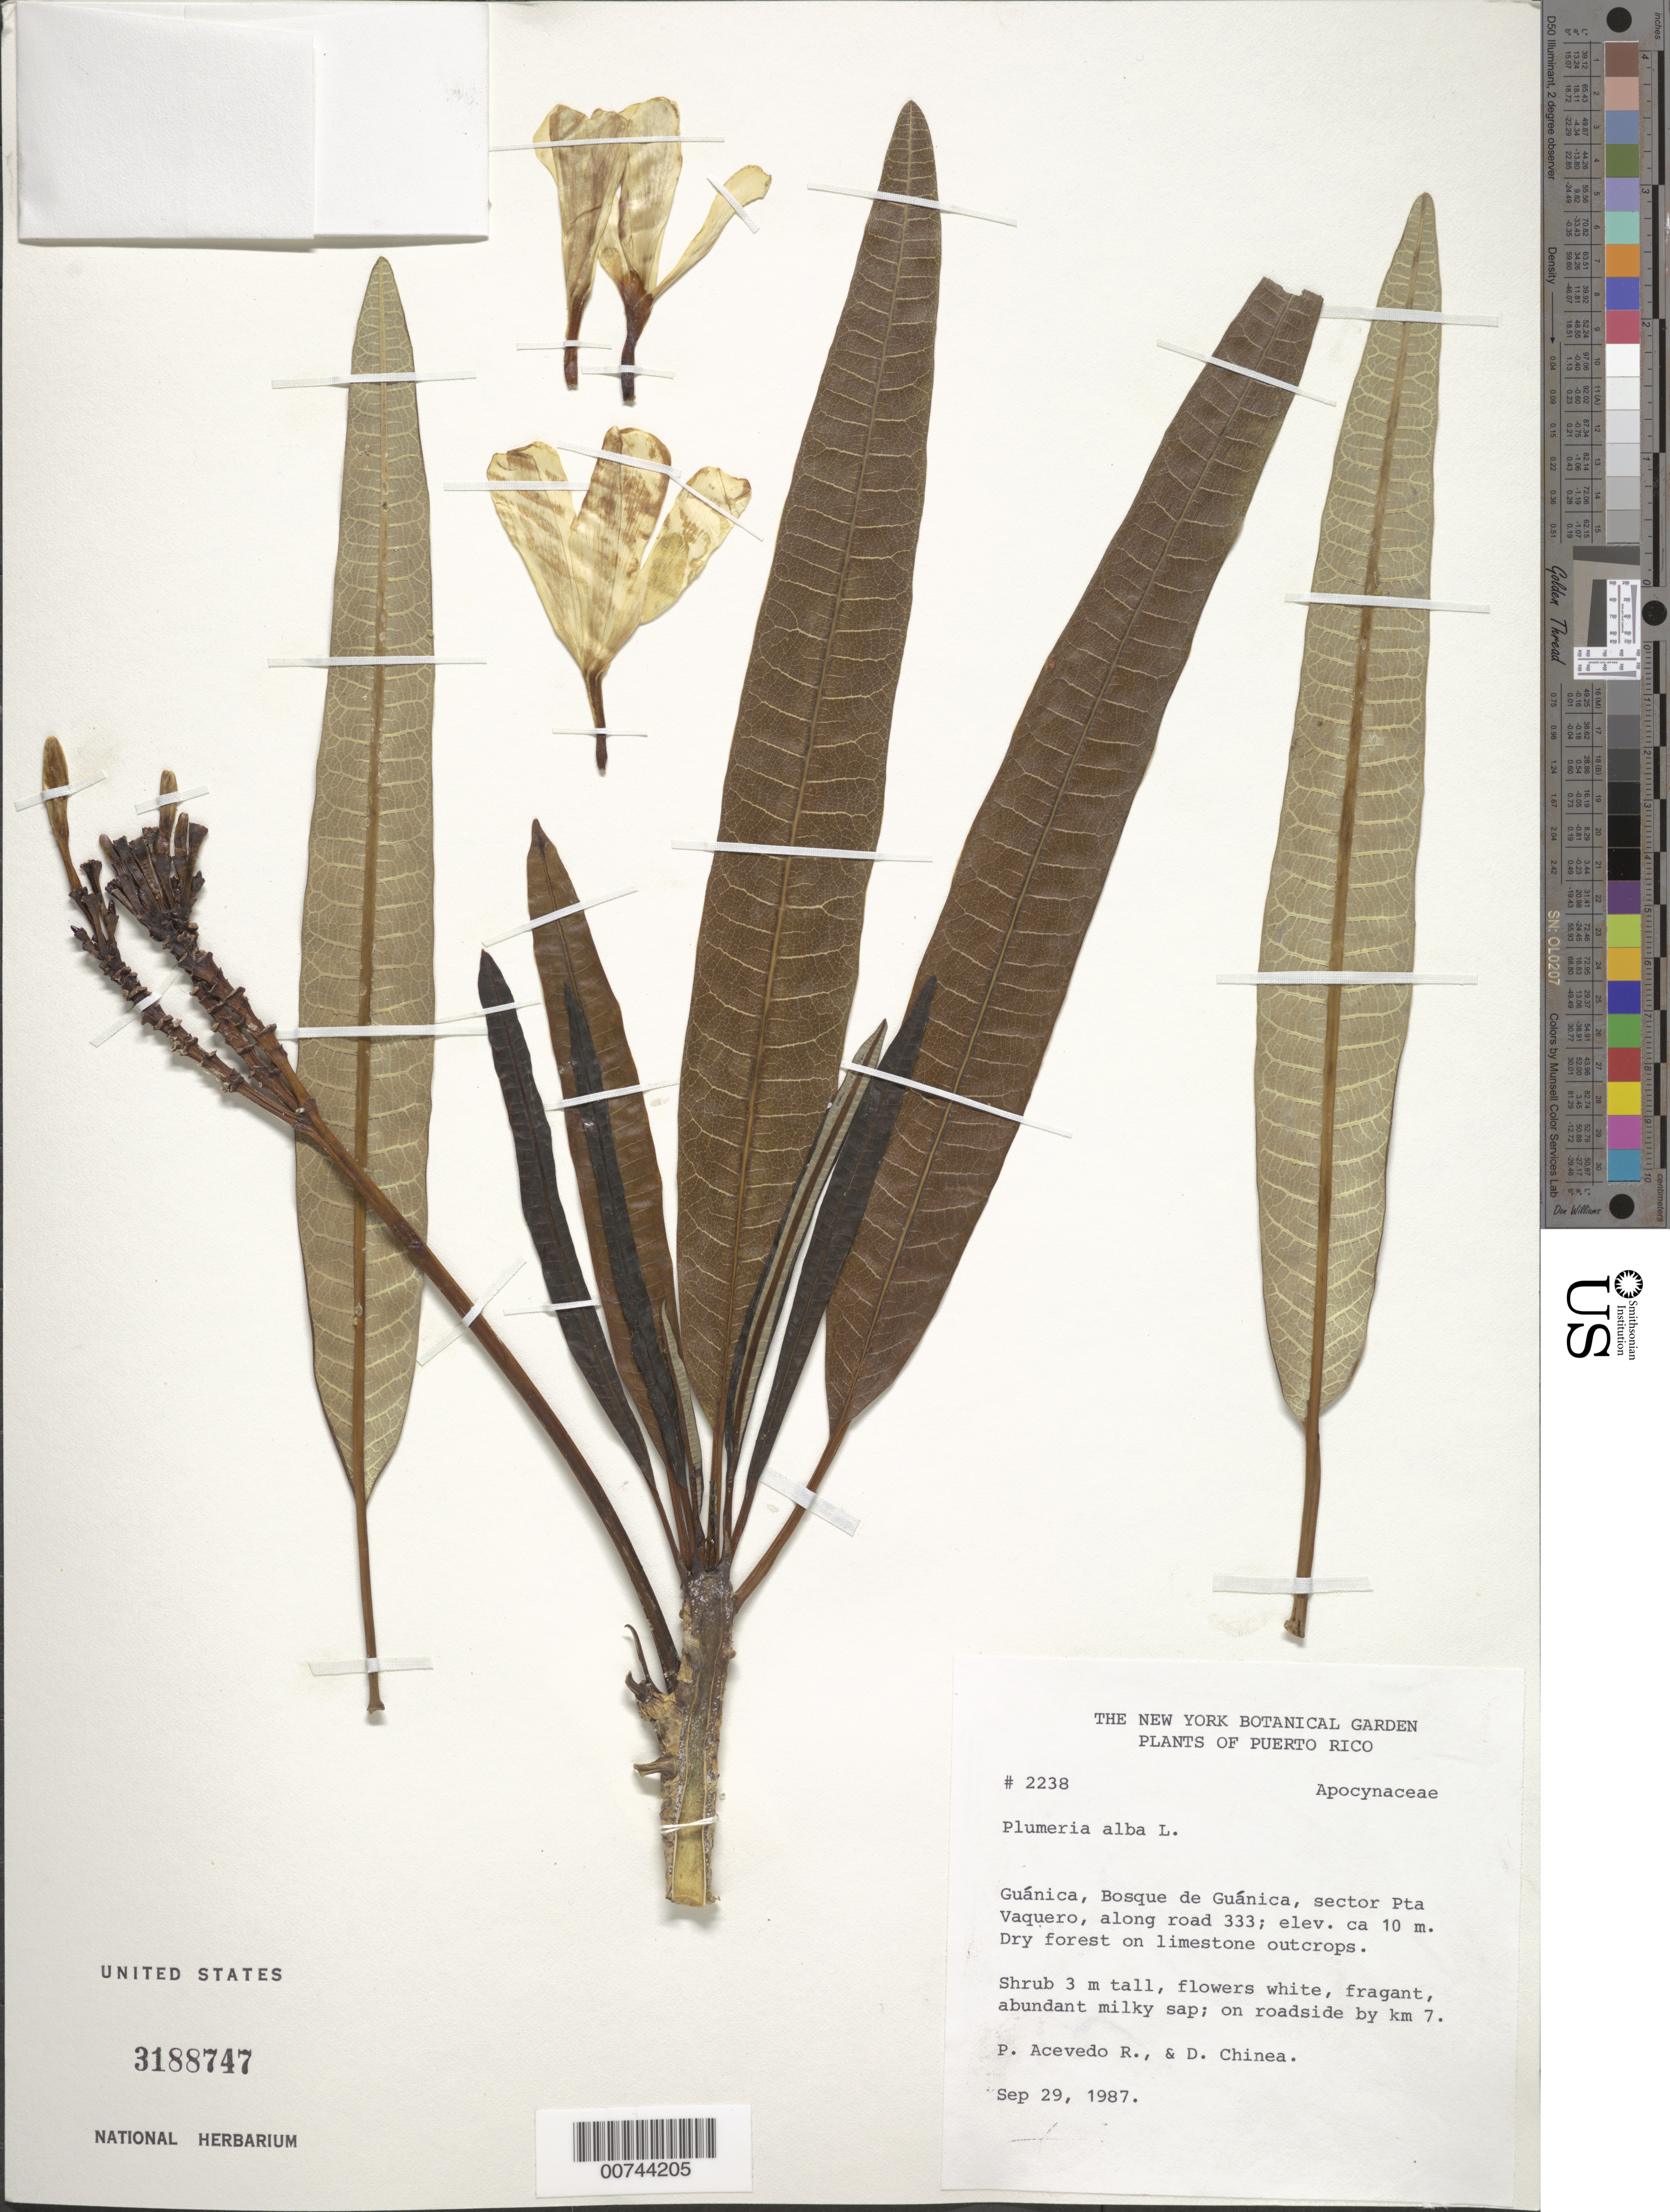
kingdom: Plantae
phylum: Tracheophyta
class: Magnoliopsida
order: Gentianales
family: Apocynaceae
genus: Plumeria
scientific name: Plumeria alba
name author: L.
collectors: P. Acevedo-Rodr. & D. Chinea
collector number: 2238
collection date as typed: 29 Sep 1987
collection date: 1987-09-29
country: Puerto Rico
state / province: Guánica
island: Puerto Rico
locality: Guánica; Guánica Forest Reserve.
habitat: Roadside.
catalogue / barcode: US 3188747